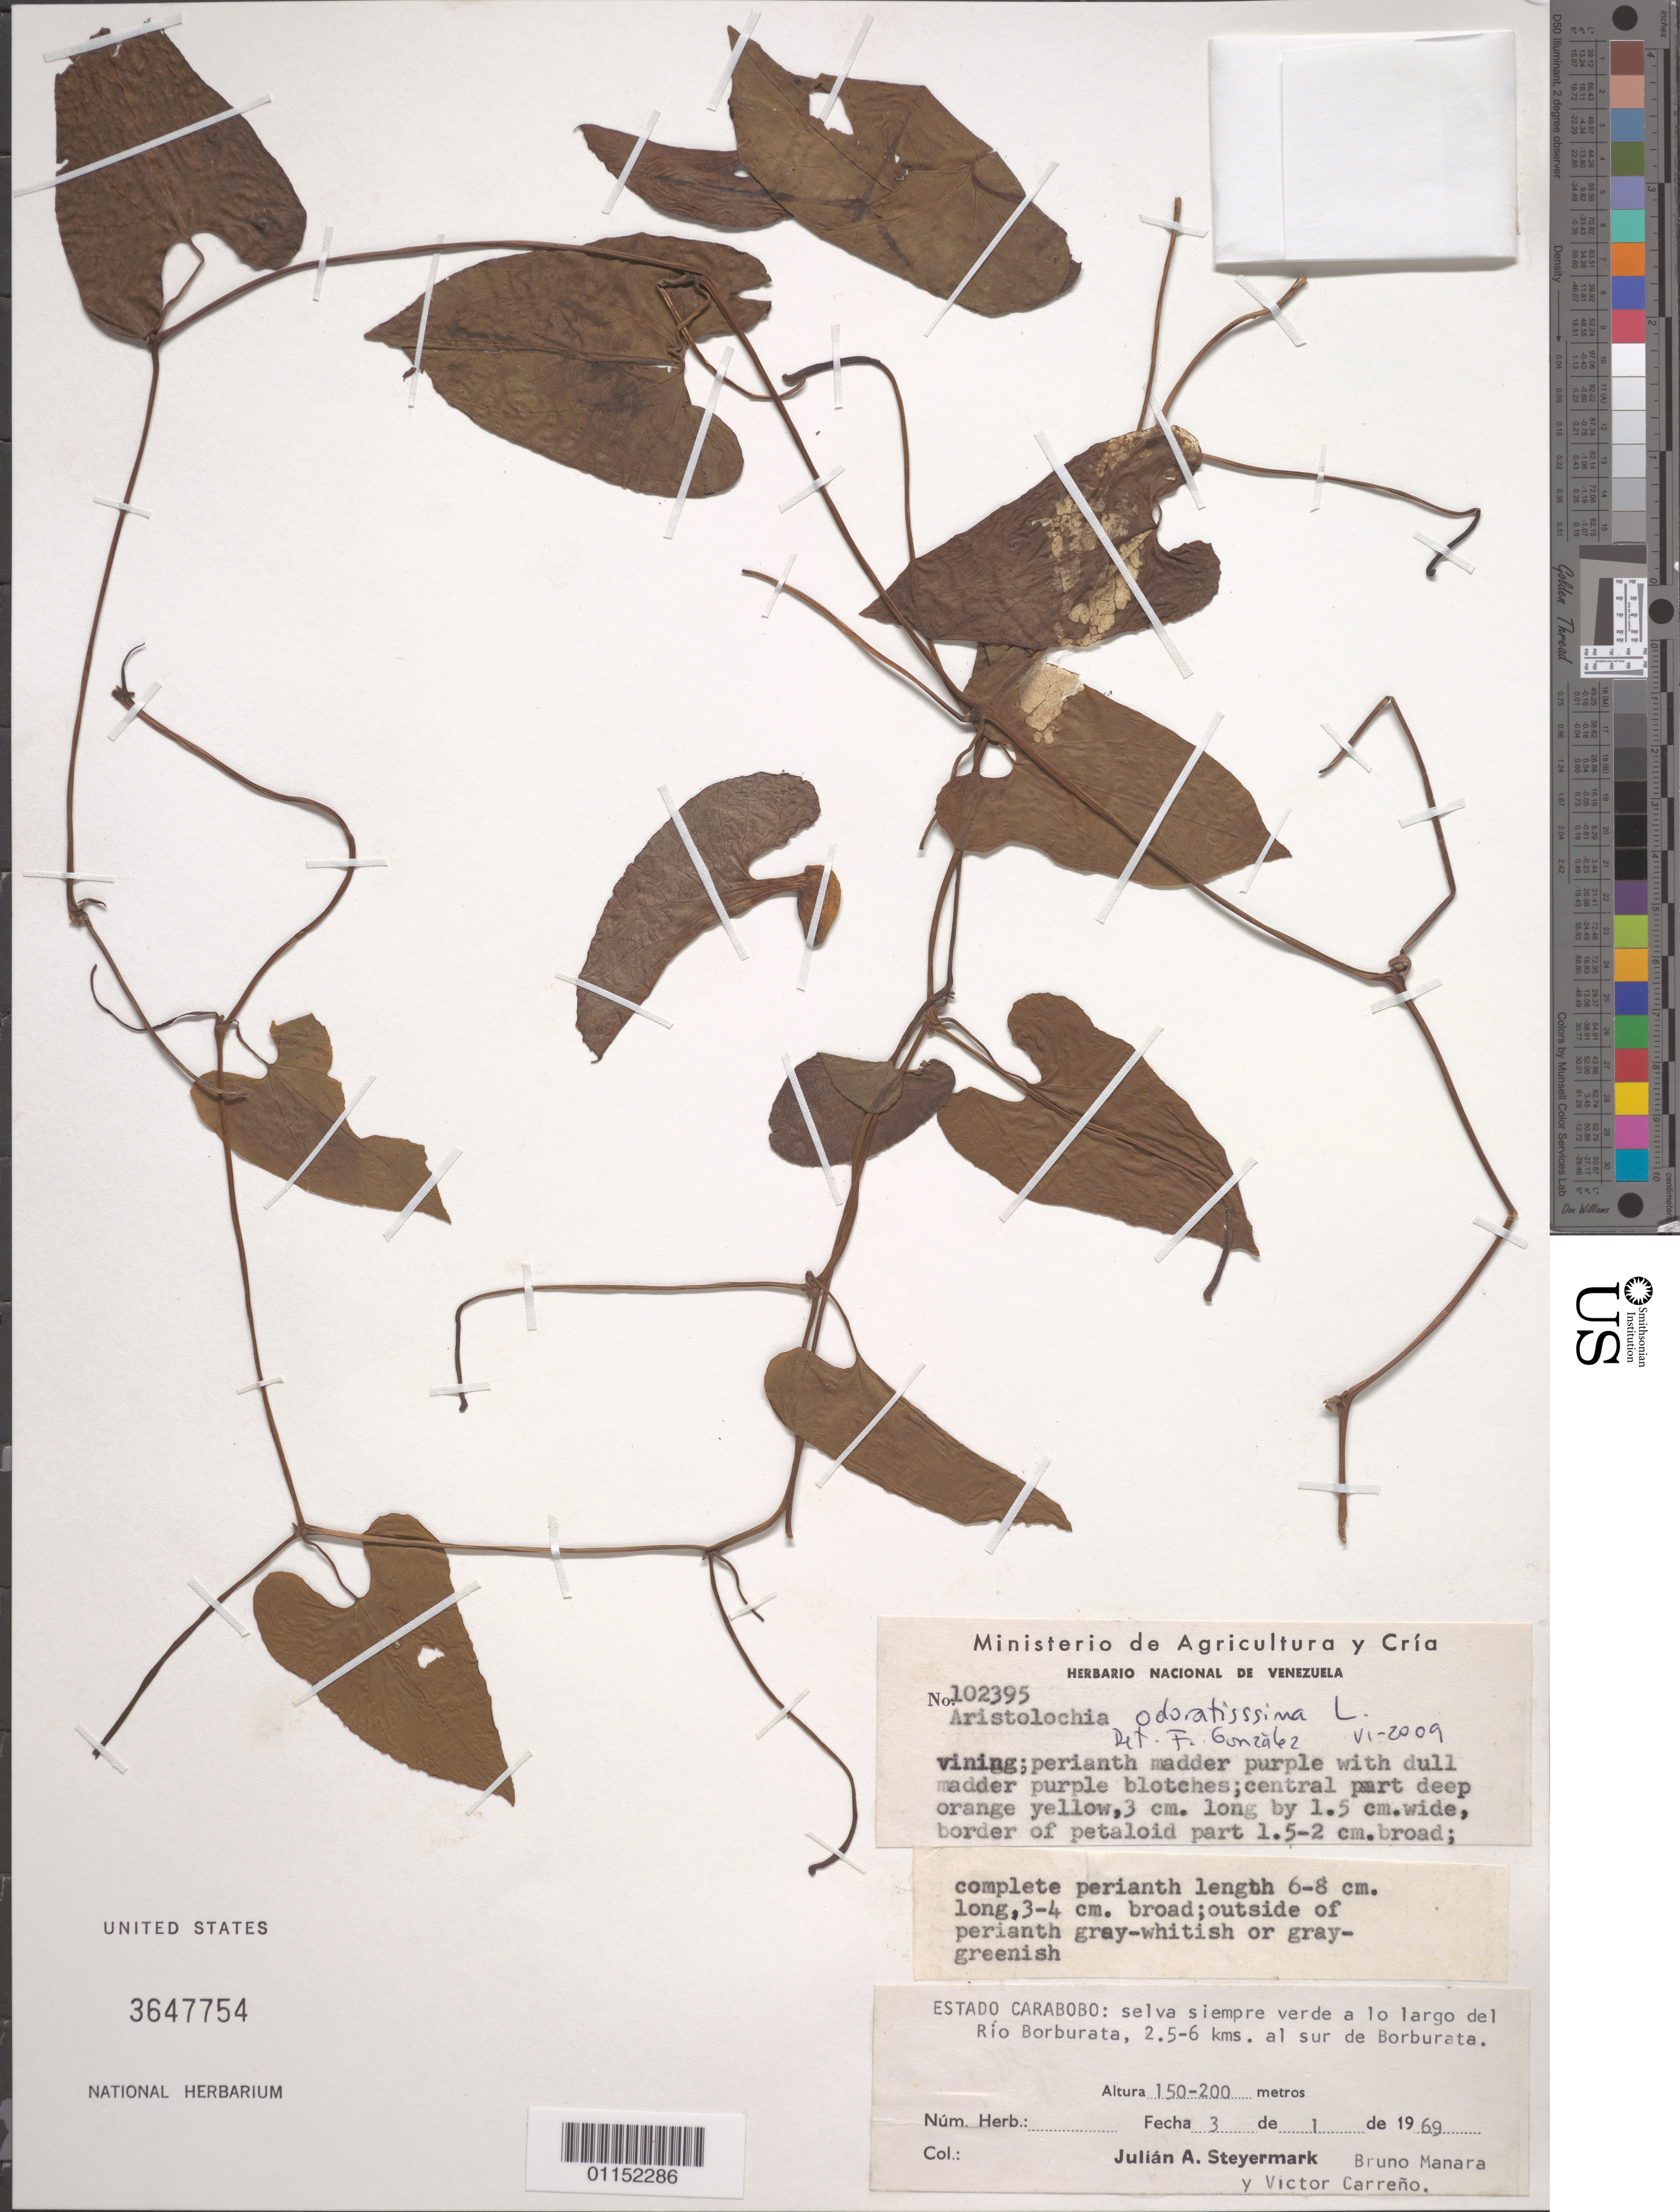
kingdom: Plantae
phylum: Tracheophyta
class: Magnoliopsida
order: Piperales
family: Aristolochiaceae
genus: Aristolochia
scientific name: Aristolochia odoratissima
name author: L.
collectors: J. Steyermark, B. Manara & V. Carreño E.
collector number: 102395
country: Venezuela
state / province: Carabobo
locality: Rio Borburata, al sur de Borburata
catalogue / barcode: US 3647754